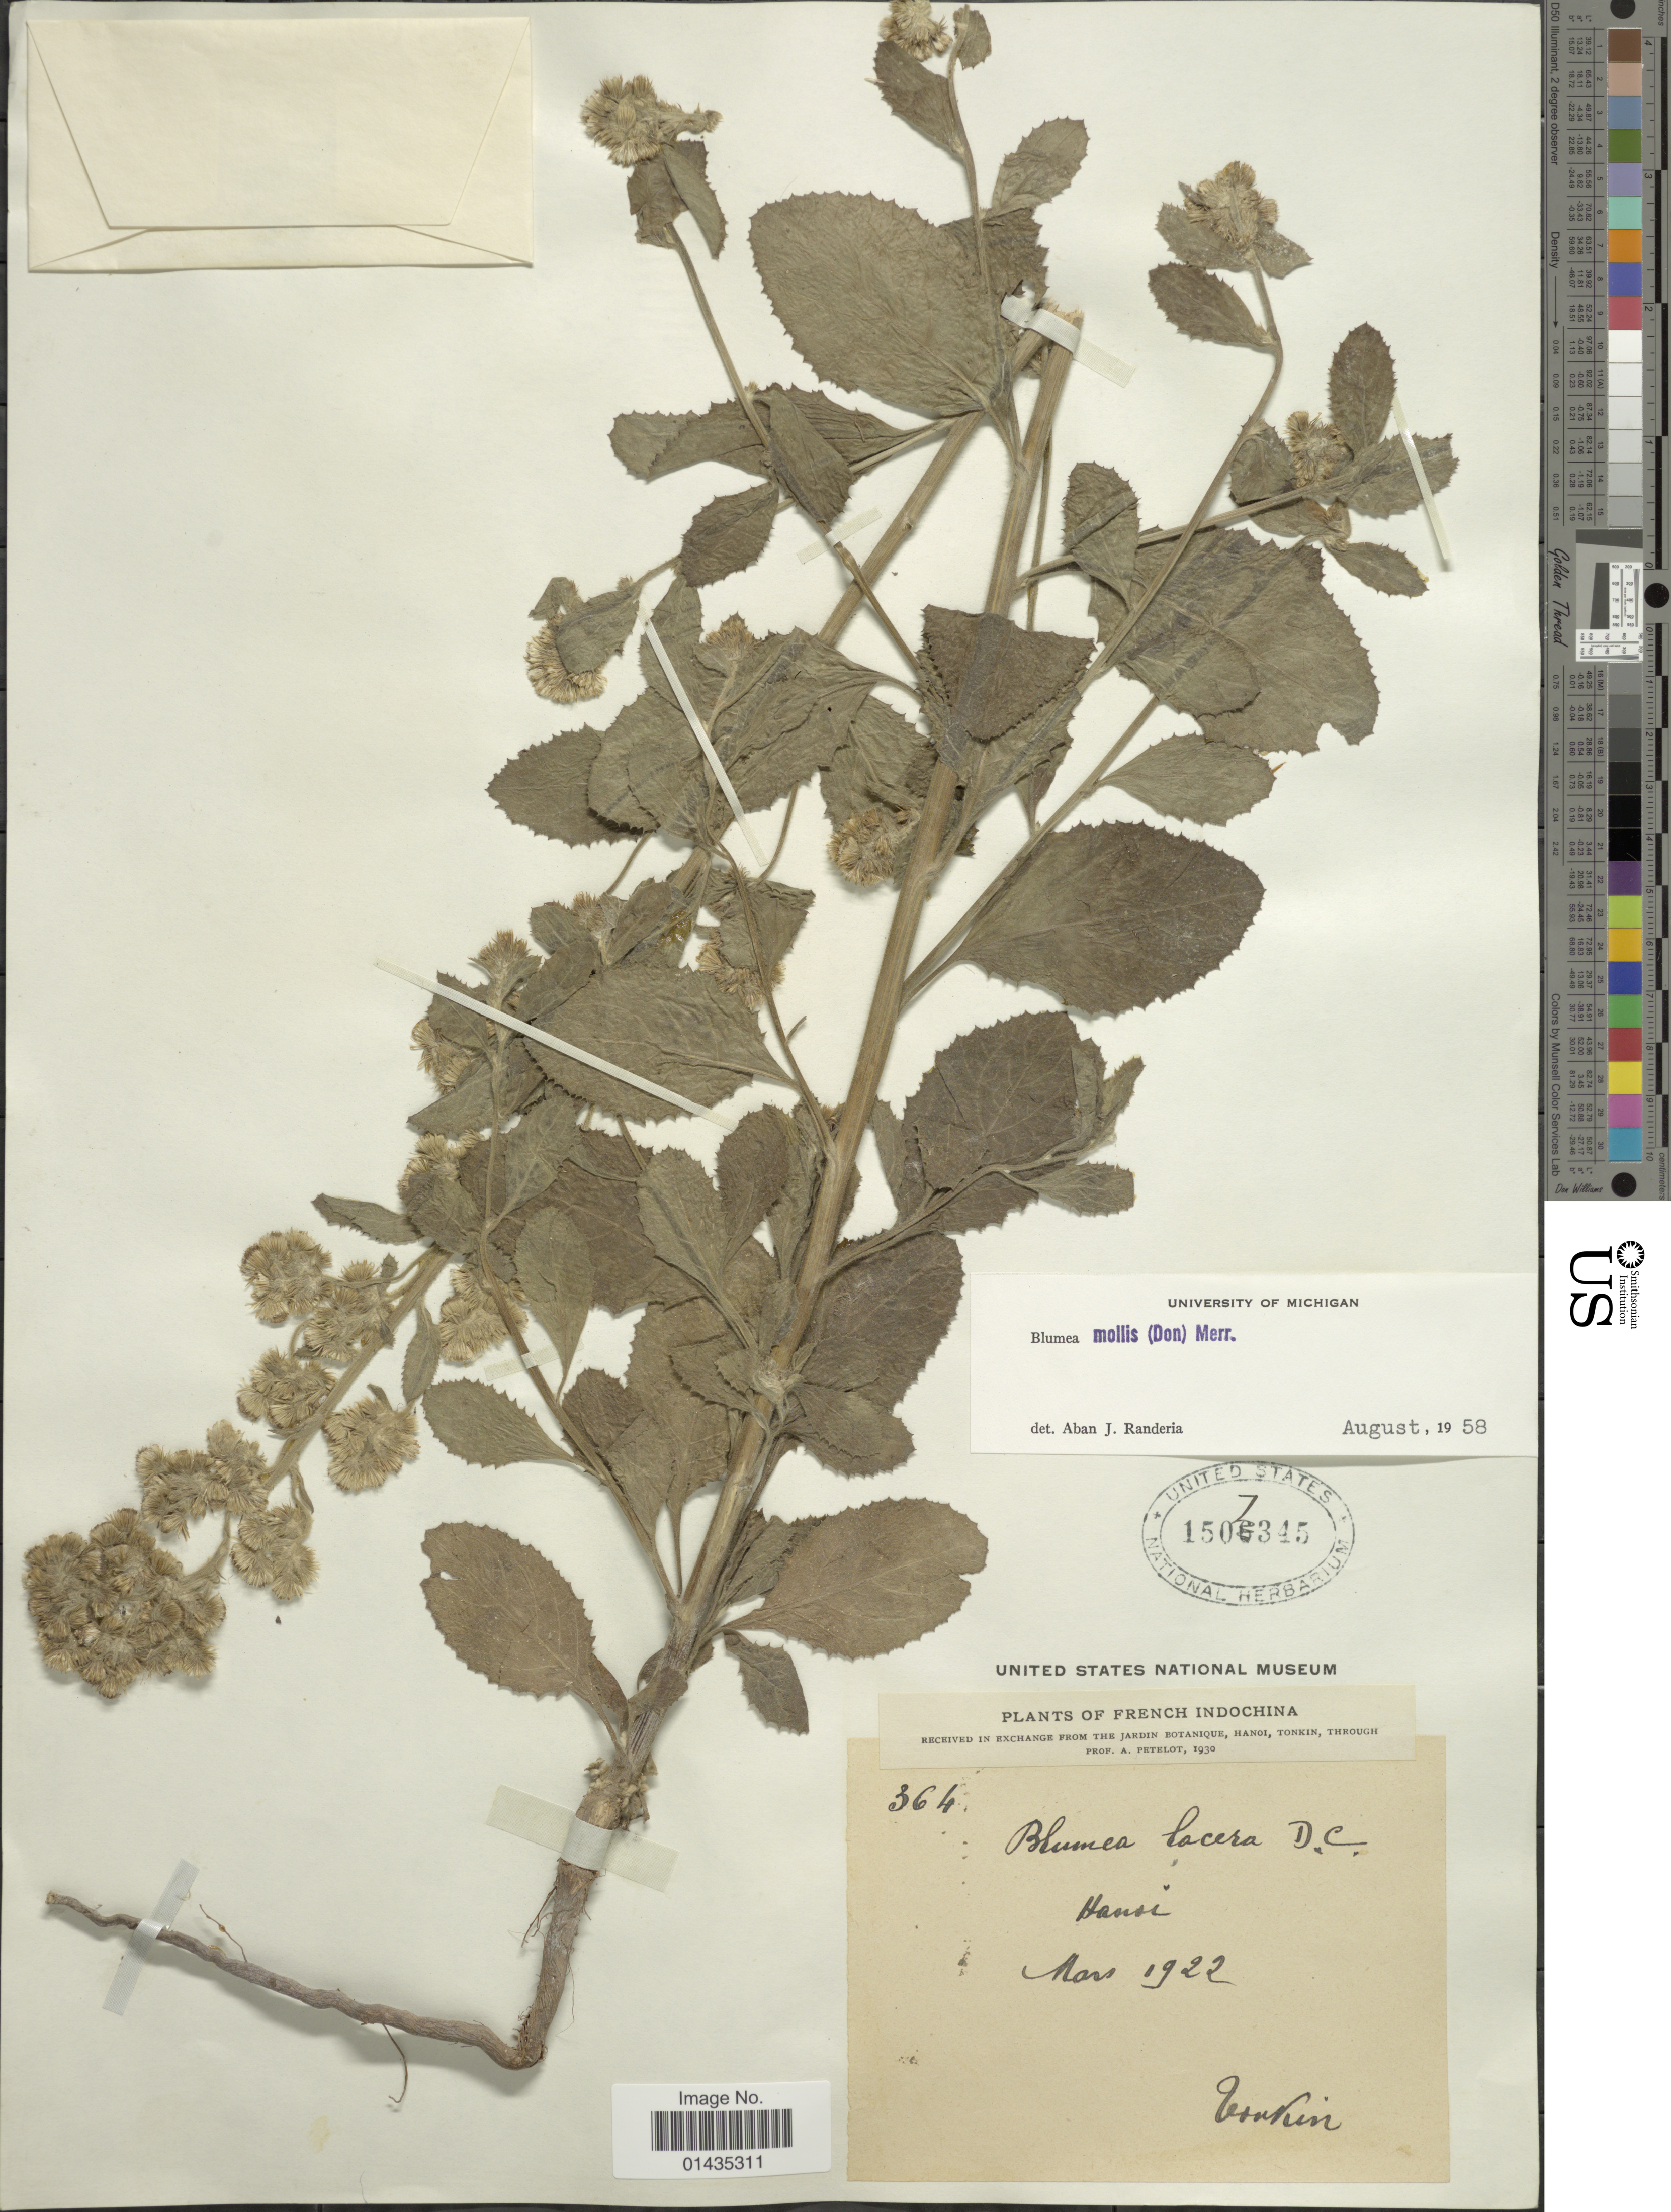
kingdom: Plantae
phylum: Tracheophyta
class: Magnoliopsida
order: Asterales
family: Asteraceae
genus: Blumea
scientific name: Blumea mollis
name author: (D. Don) Merr.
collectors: A. Petelot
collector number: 364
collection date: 1922-03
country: Vietnam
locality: French Indochina, Tonkin. Hansi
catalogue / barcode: US 1507345